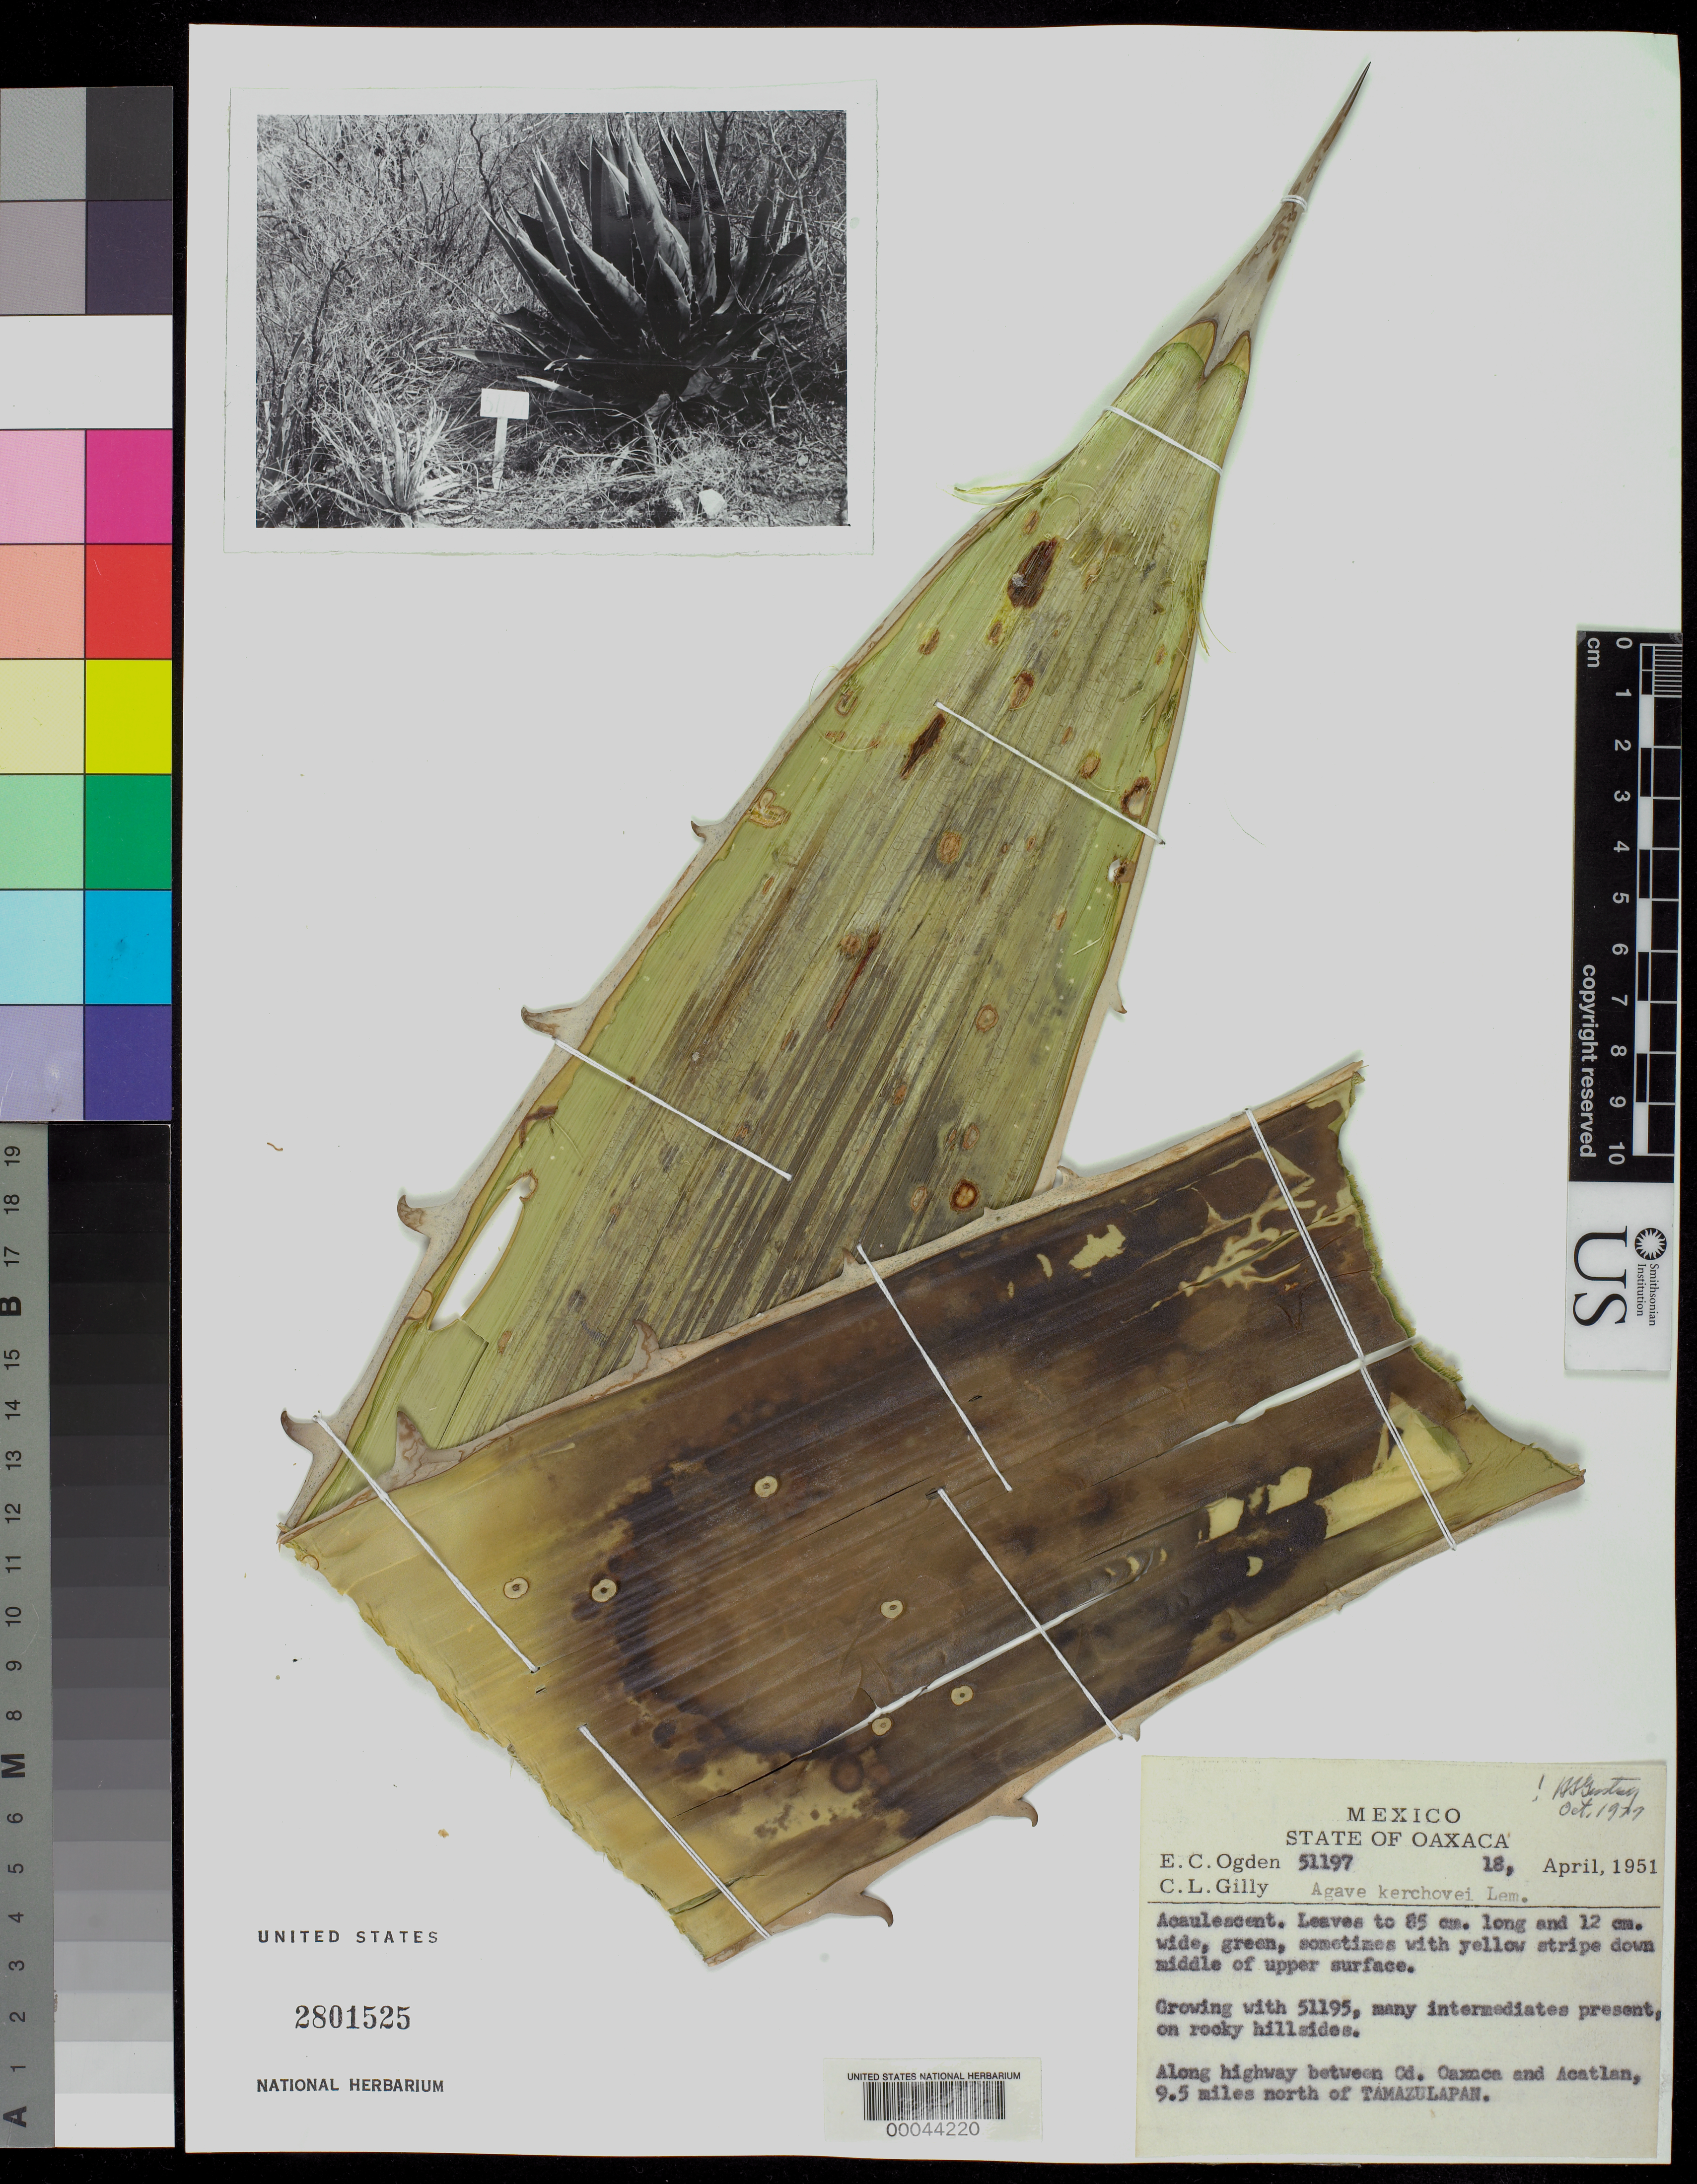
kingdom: Plantae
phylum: Tracheophyta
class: Liliopsida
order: Asparagales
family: Asparagaceae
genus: Agave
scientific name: Agave kerchovei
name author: Lem.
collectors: E. C. Ogden & C. Gilly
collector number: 51197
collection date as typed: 18 Apr 1951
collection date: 1951-04-18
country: Mexico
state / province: Oaxaca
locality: Along highway between Cd Oaxaca and Acatlan, 9.5 mi N of Tamazulapan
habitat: Rocky hillsides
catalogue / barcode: US 2801525